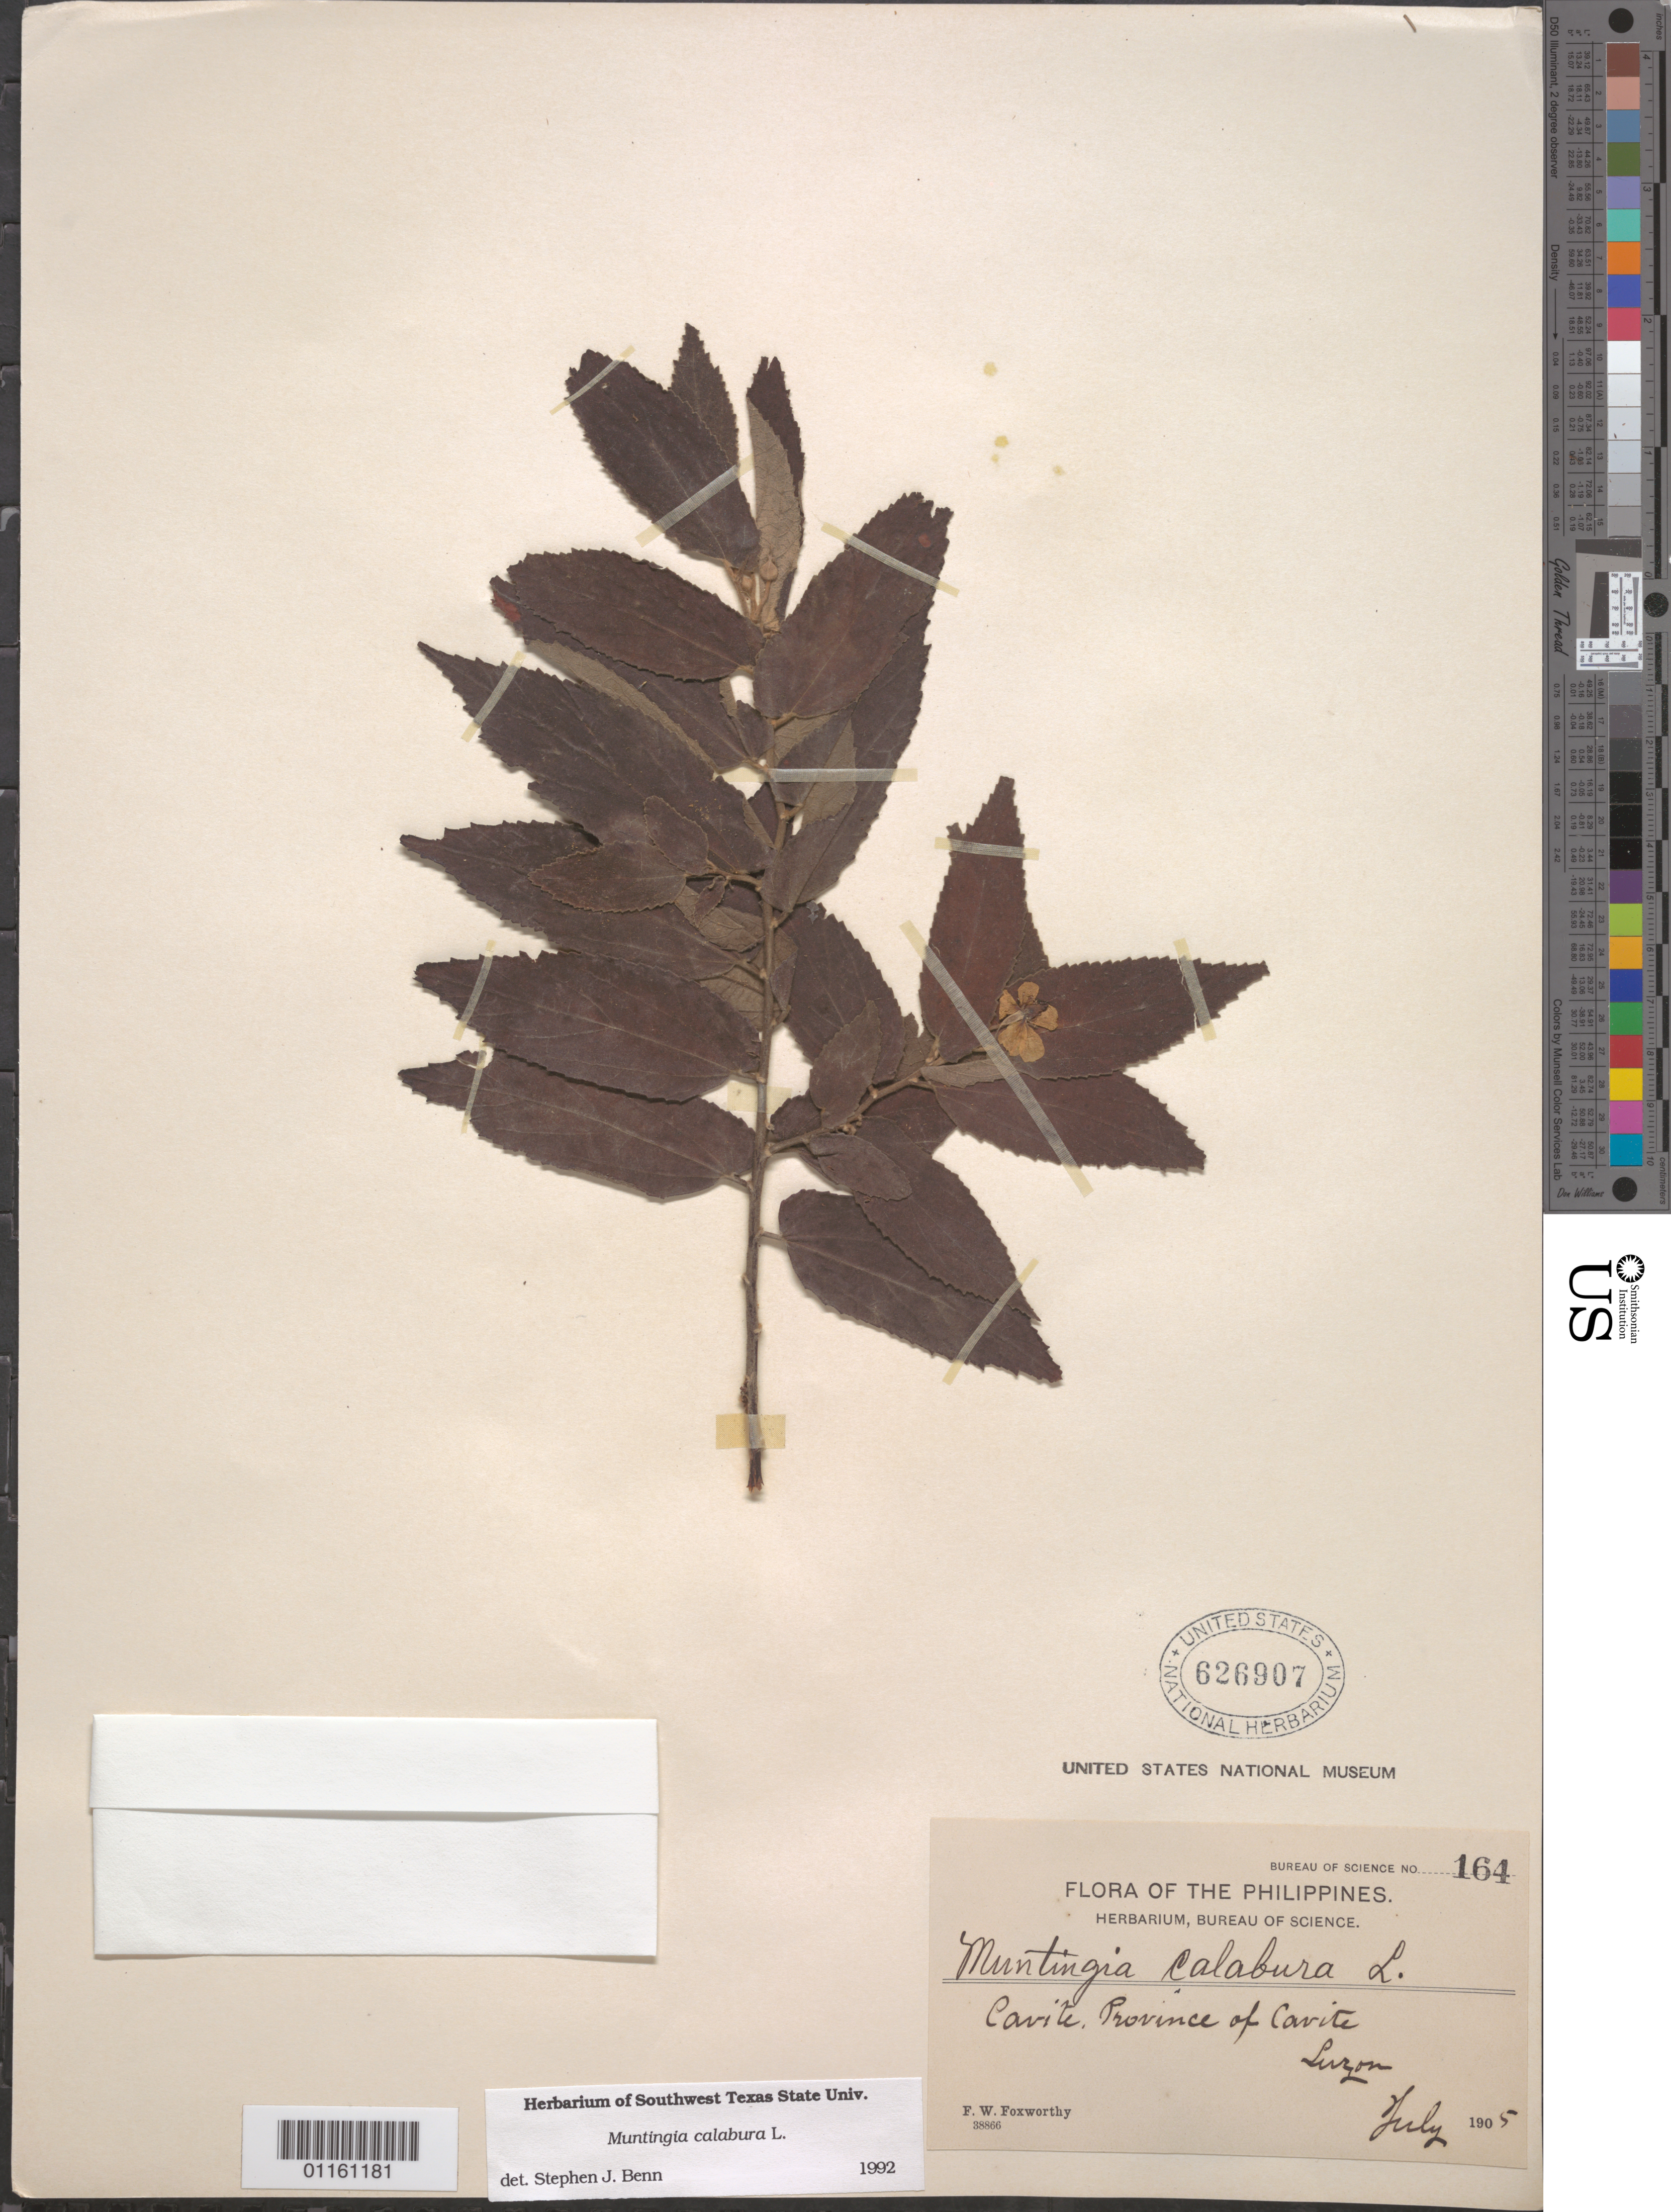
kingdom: Plantae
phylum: Tracheophyta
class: Magnoliopsida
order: Malvales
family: Muntingiaceae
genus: Muntingia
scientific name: Muntingia calabura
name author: L.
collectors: F. W. Foxworthy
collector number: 164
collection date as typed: Jul 1905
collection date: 1905-07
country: Philippines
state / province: Calabarzon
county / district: Cavite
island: Luzon Island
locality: Cavite.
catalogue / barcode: US 626907